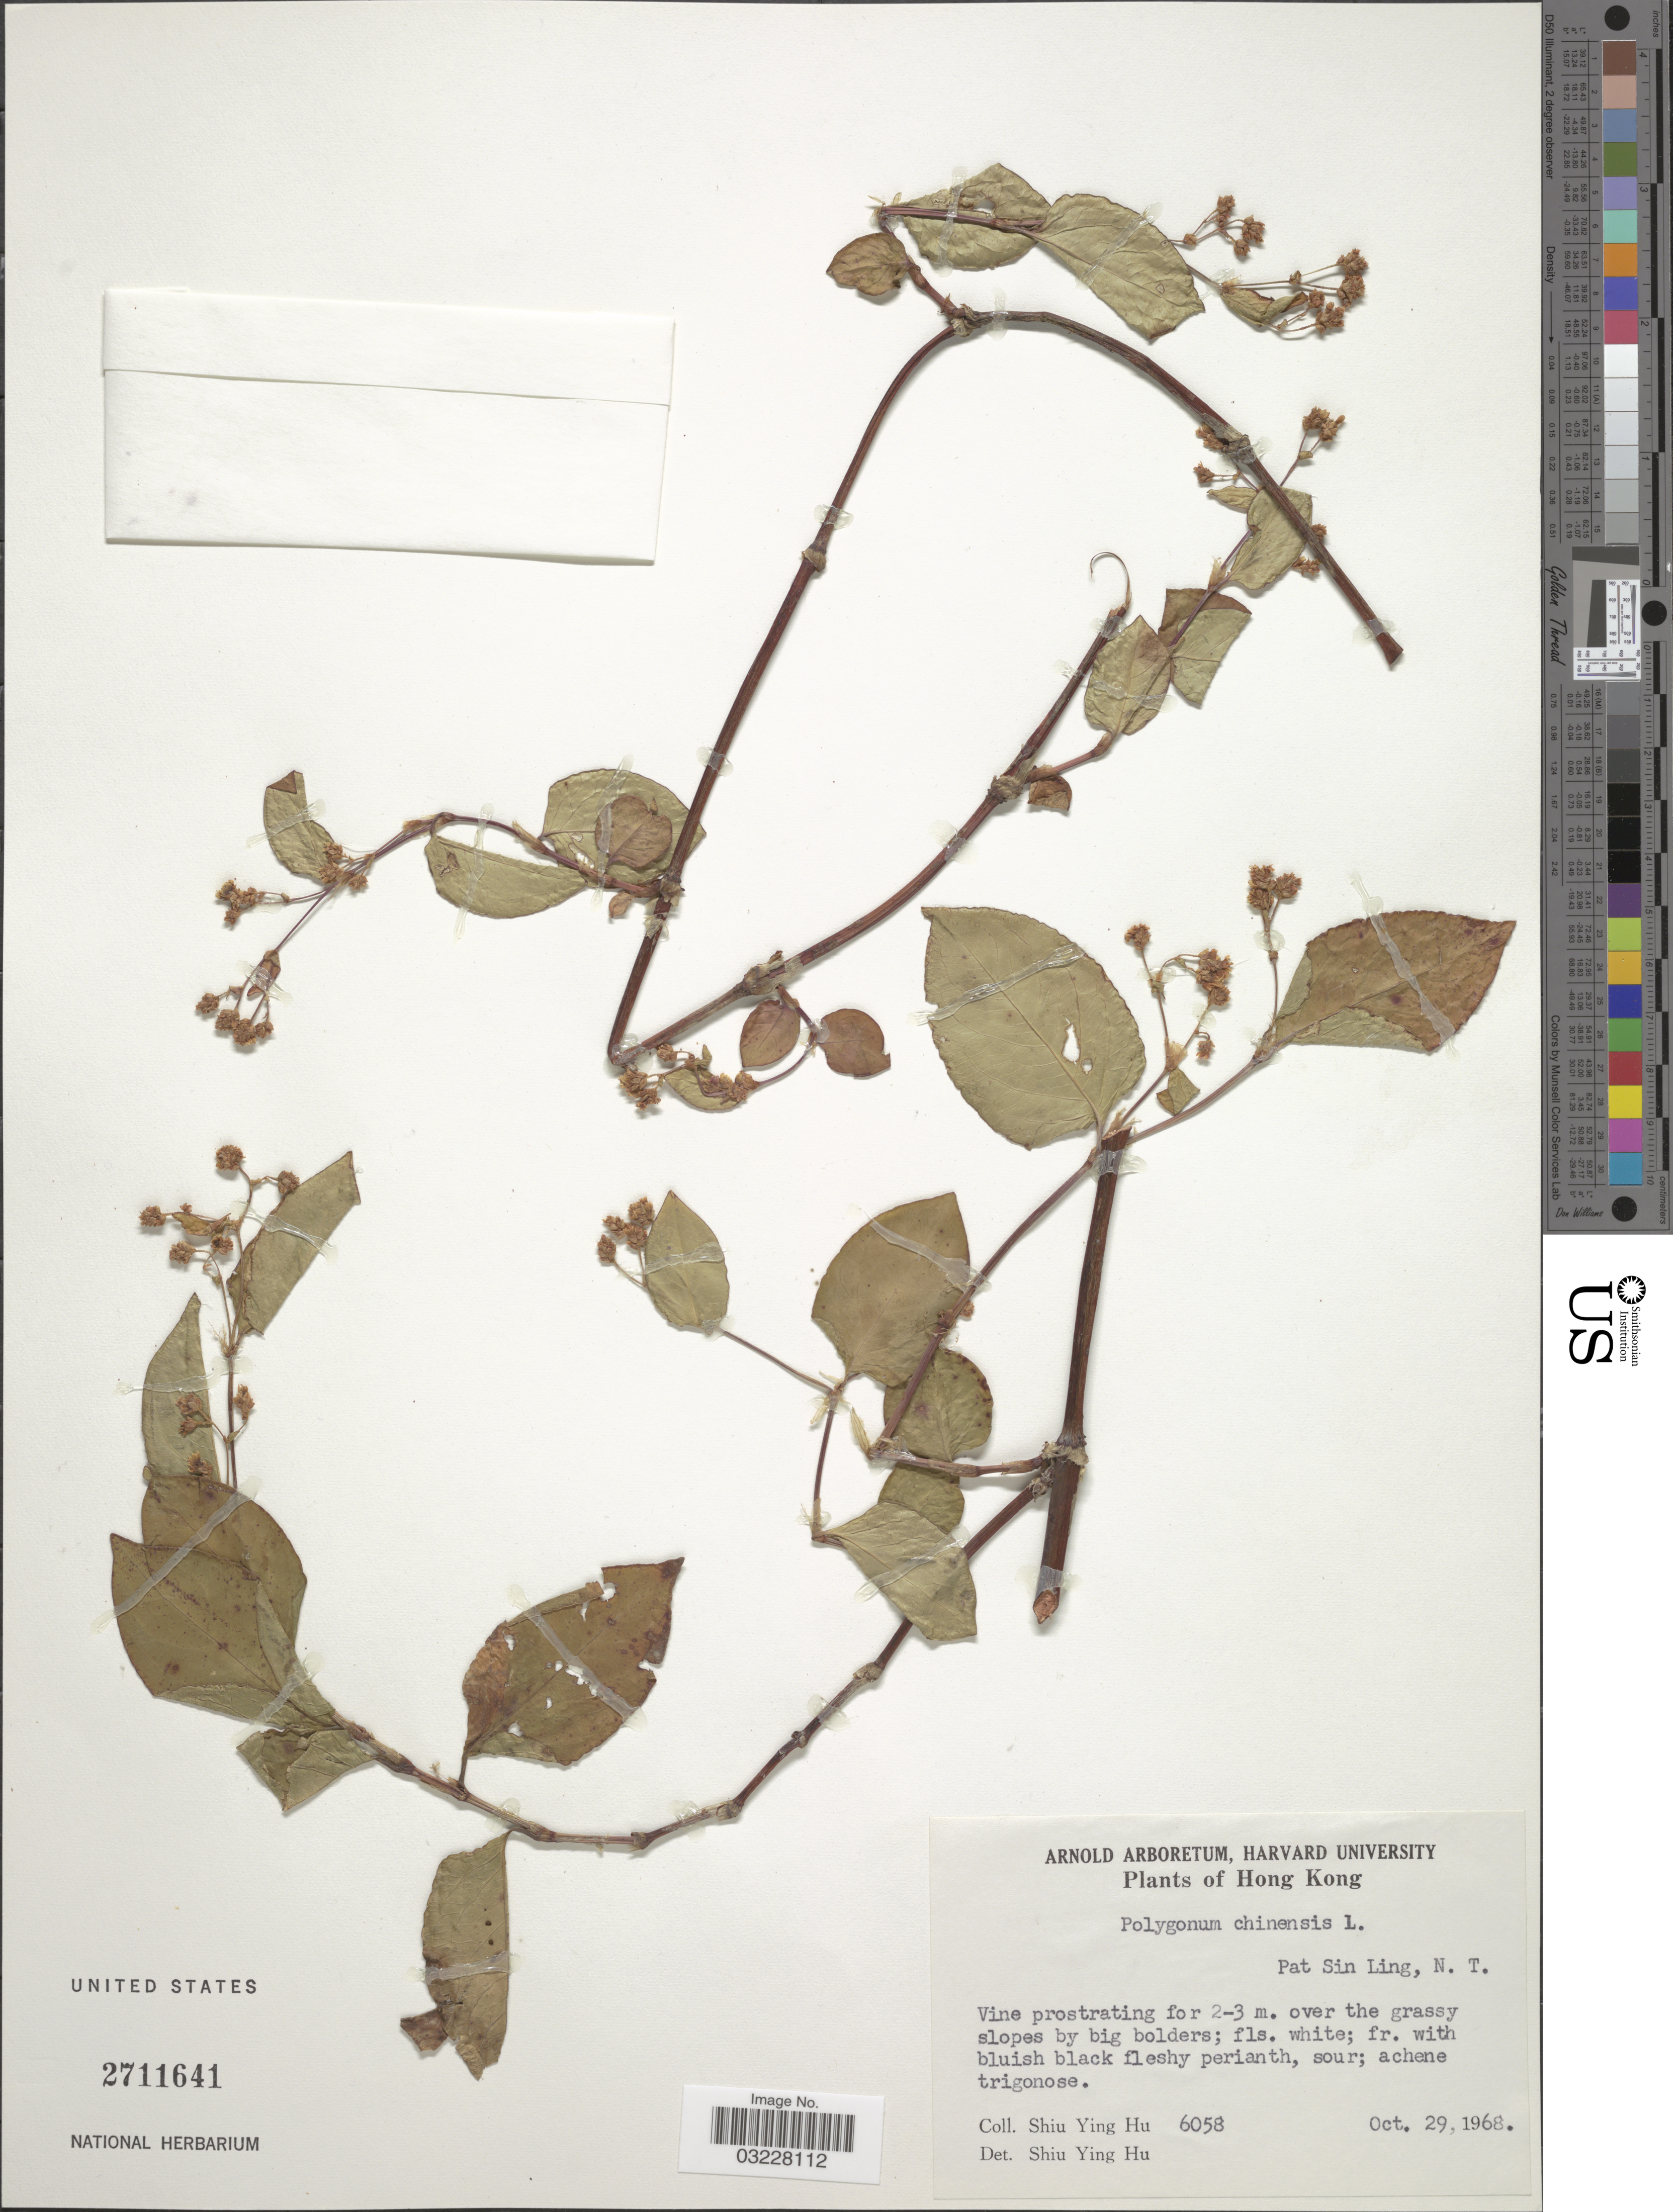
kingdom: Plantae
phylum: Tracheophyta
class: Magnoliopsida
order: Caryophyllales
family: Polygonaceae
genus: Polygonum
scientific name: Polygonum chinense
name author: L.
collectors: S. Y. Hu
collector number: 6058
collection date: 1968-10-29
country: China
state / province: Hong Kong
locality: Pat Sing Ling, N. T.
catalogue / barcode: US 2711641